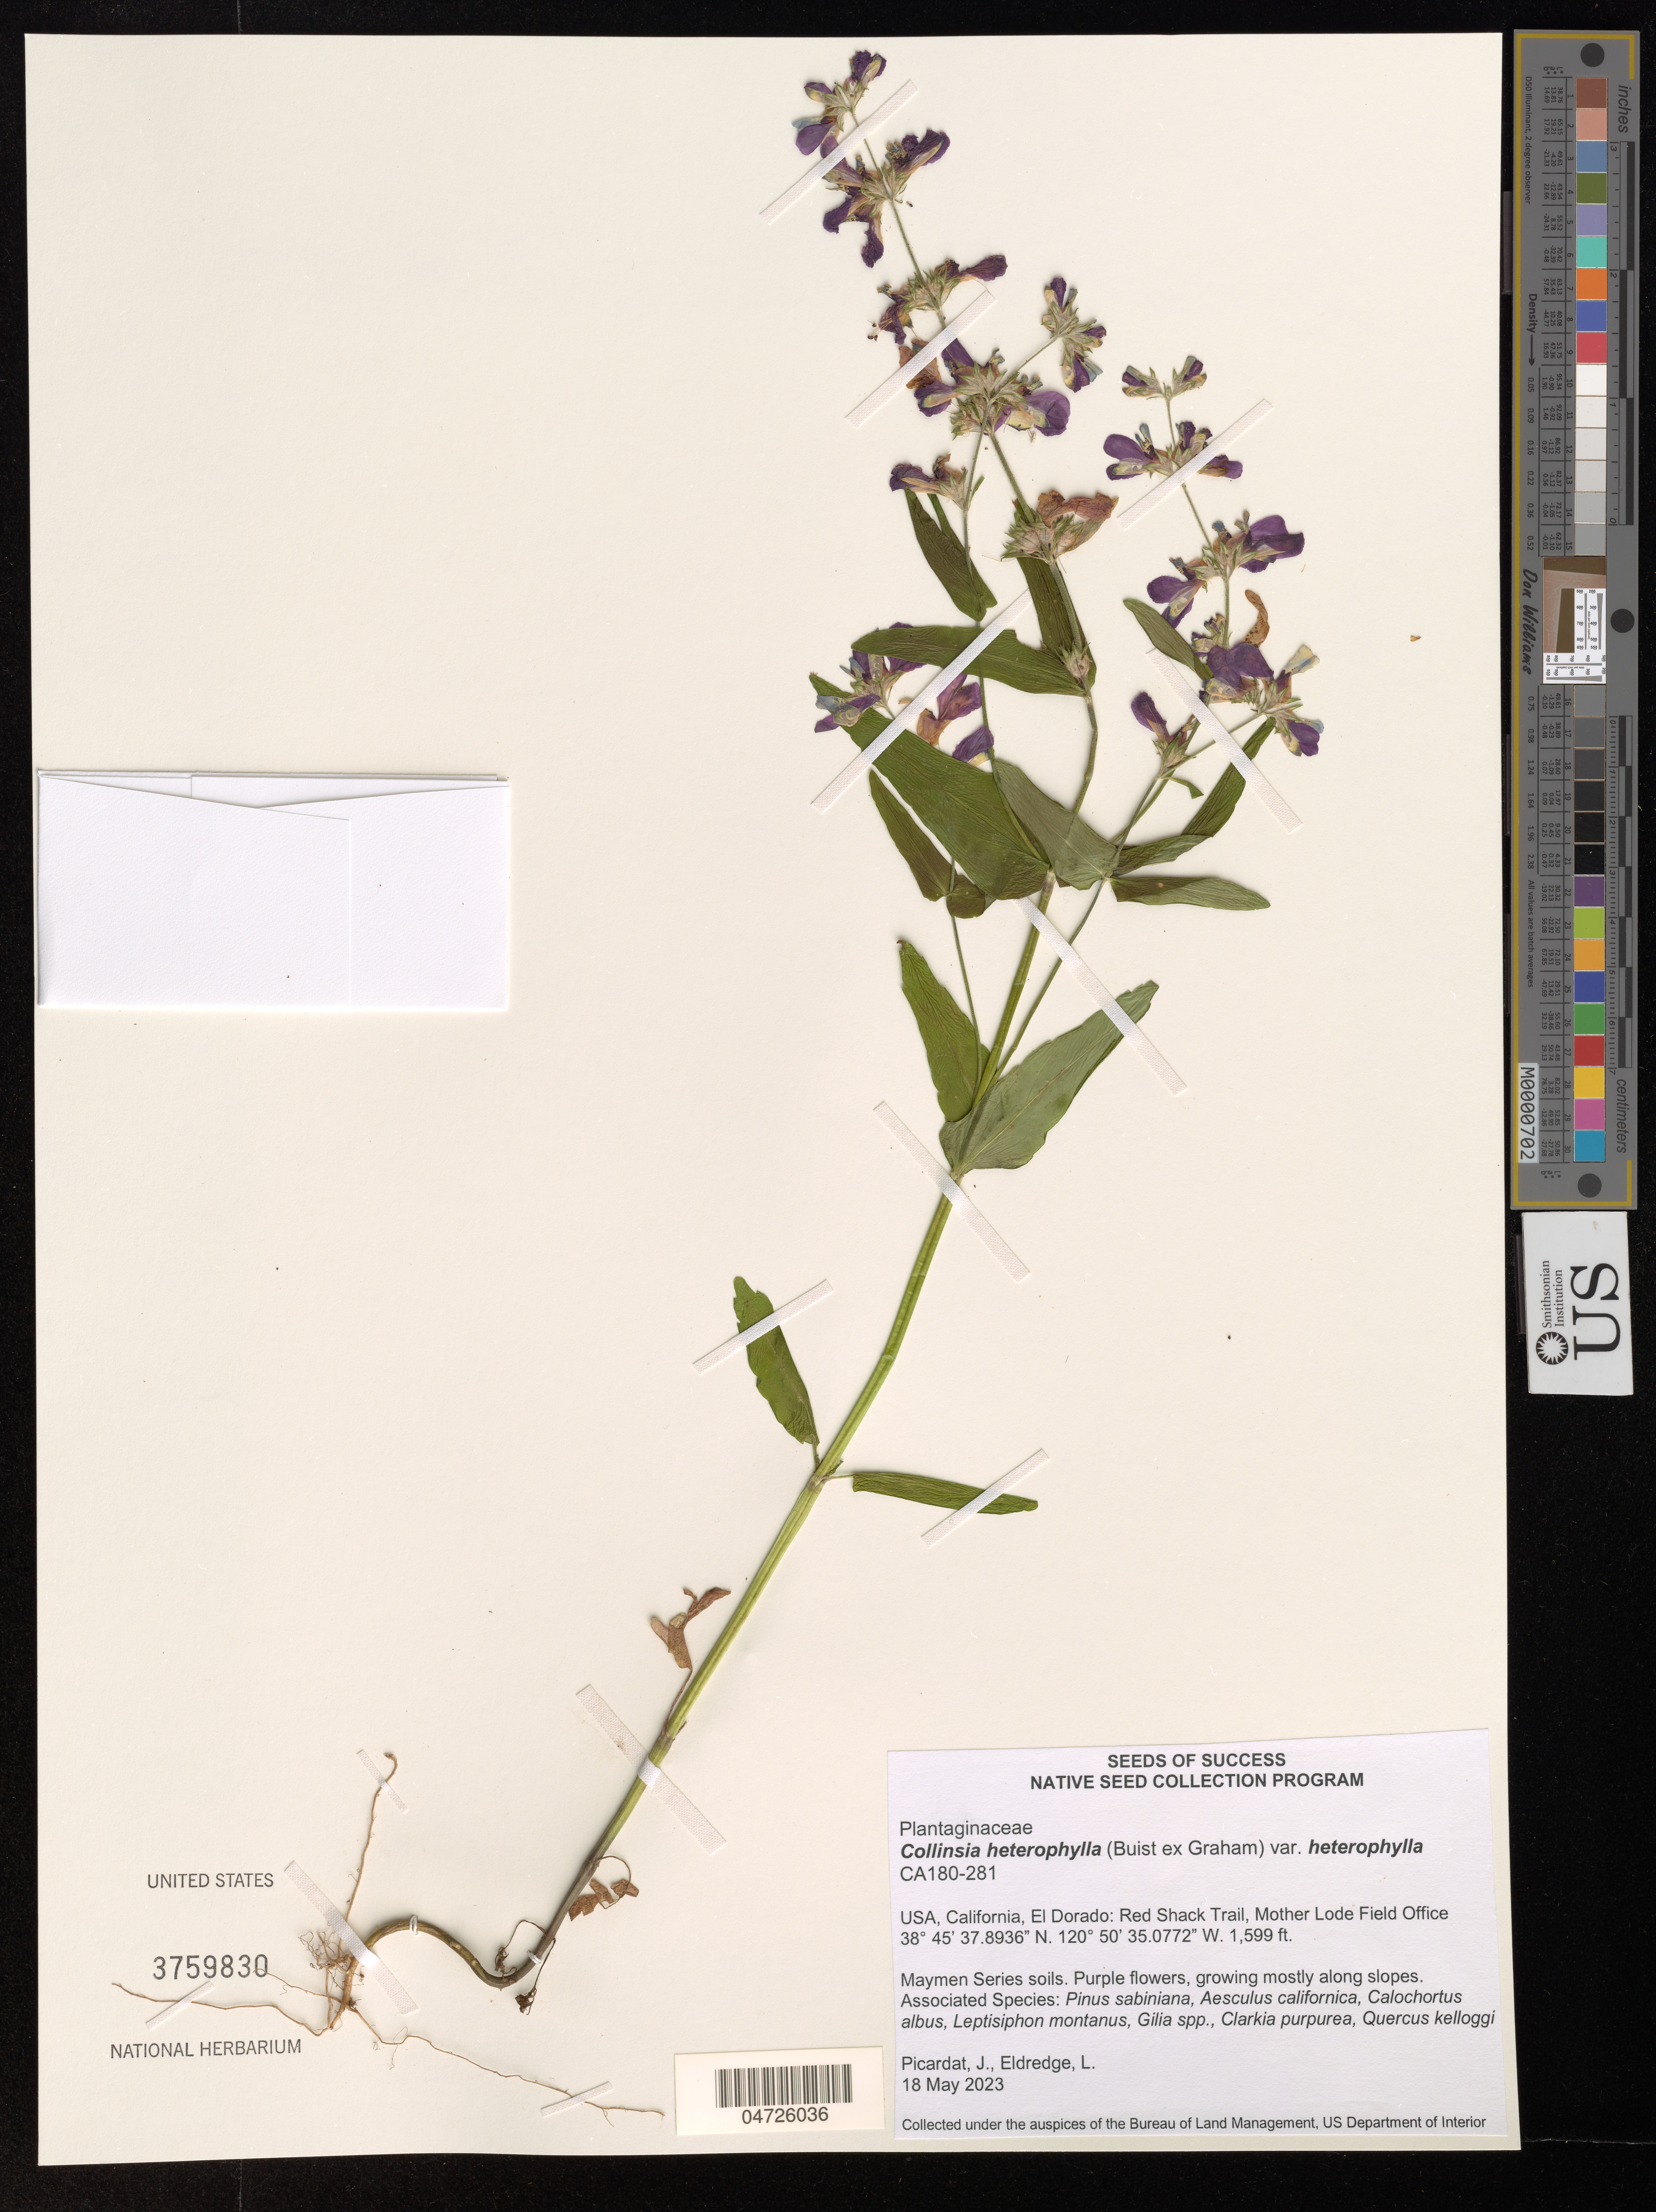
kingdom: Plantae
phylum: Tracheophyta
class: Magnoliopsida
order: Lamiales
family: Plantaginaceae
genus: Collinsia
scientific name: Collinsia heterophylla var. heterophylla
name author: Buist ex Graham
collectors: J. Picardat & L. Eldredge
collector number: CA180-281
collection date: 2023-05-18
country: United States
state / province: California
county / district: El Dorado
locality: El Dorado: Red Shack Trail, Mother Lode Field Office.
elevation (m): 487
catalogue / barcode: US 3759830